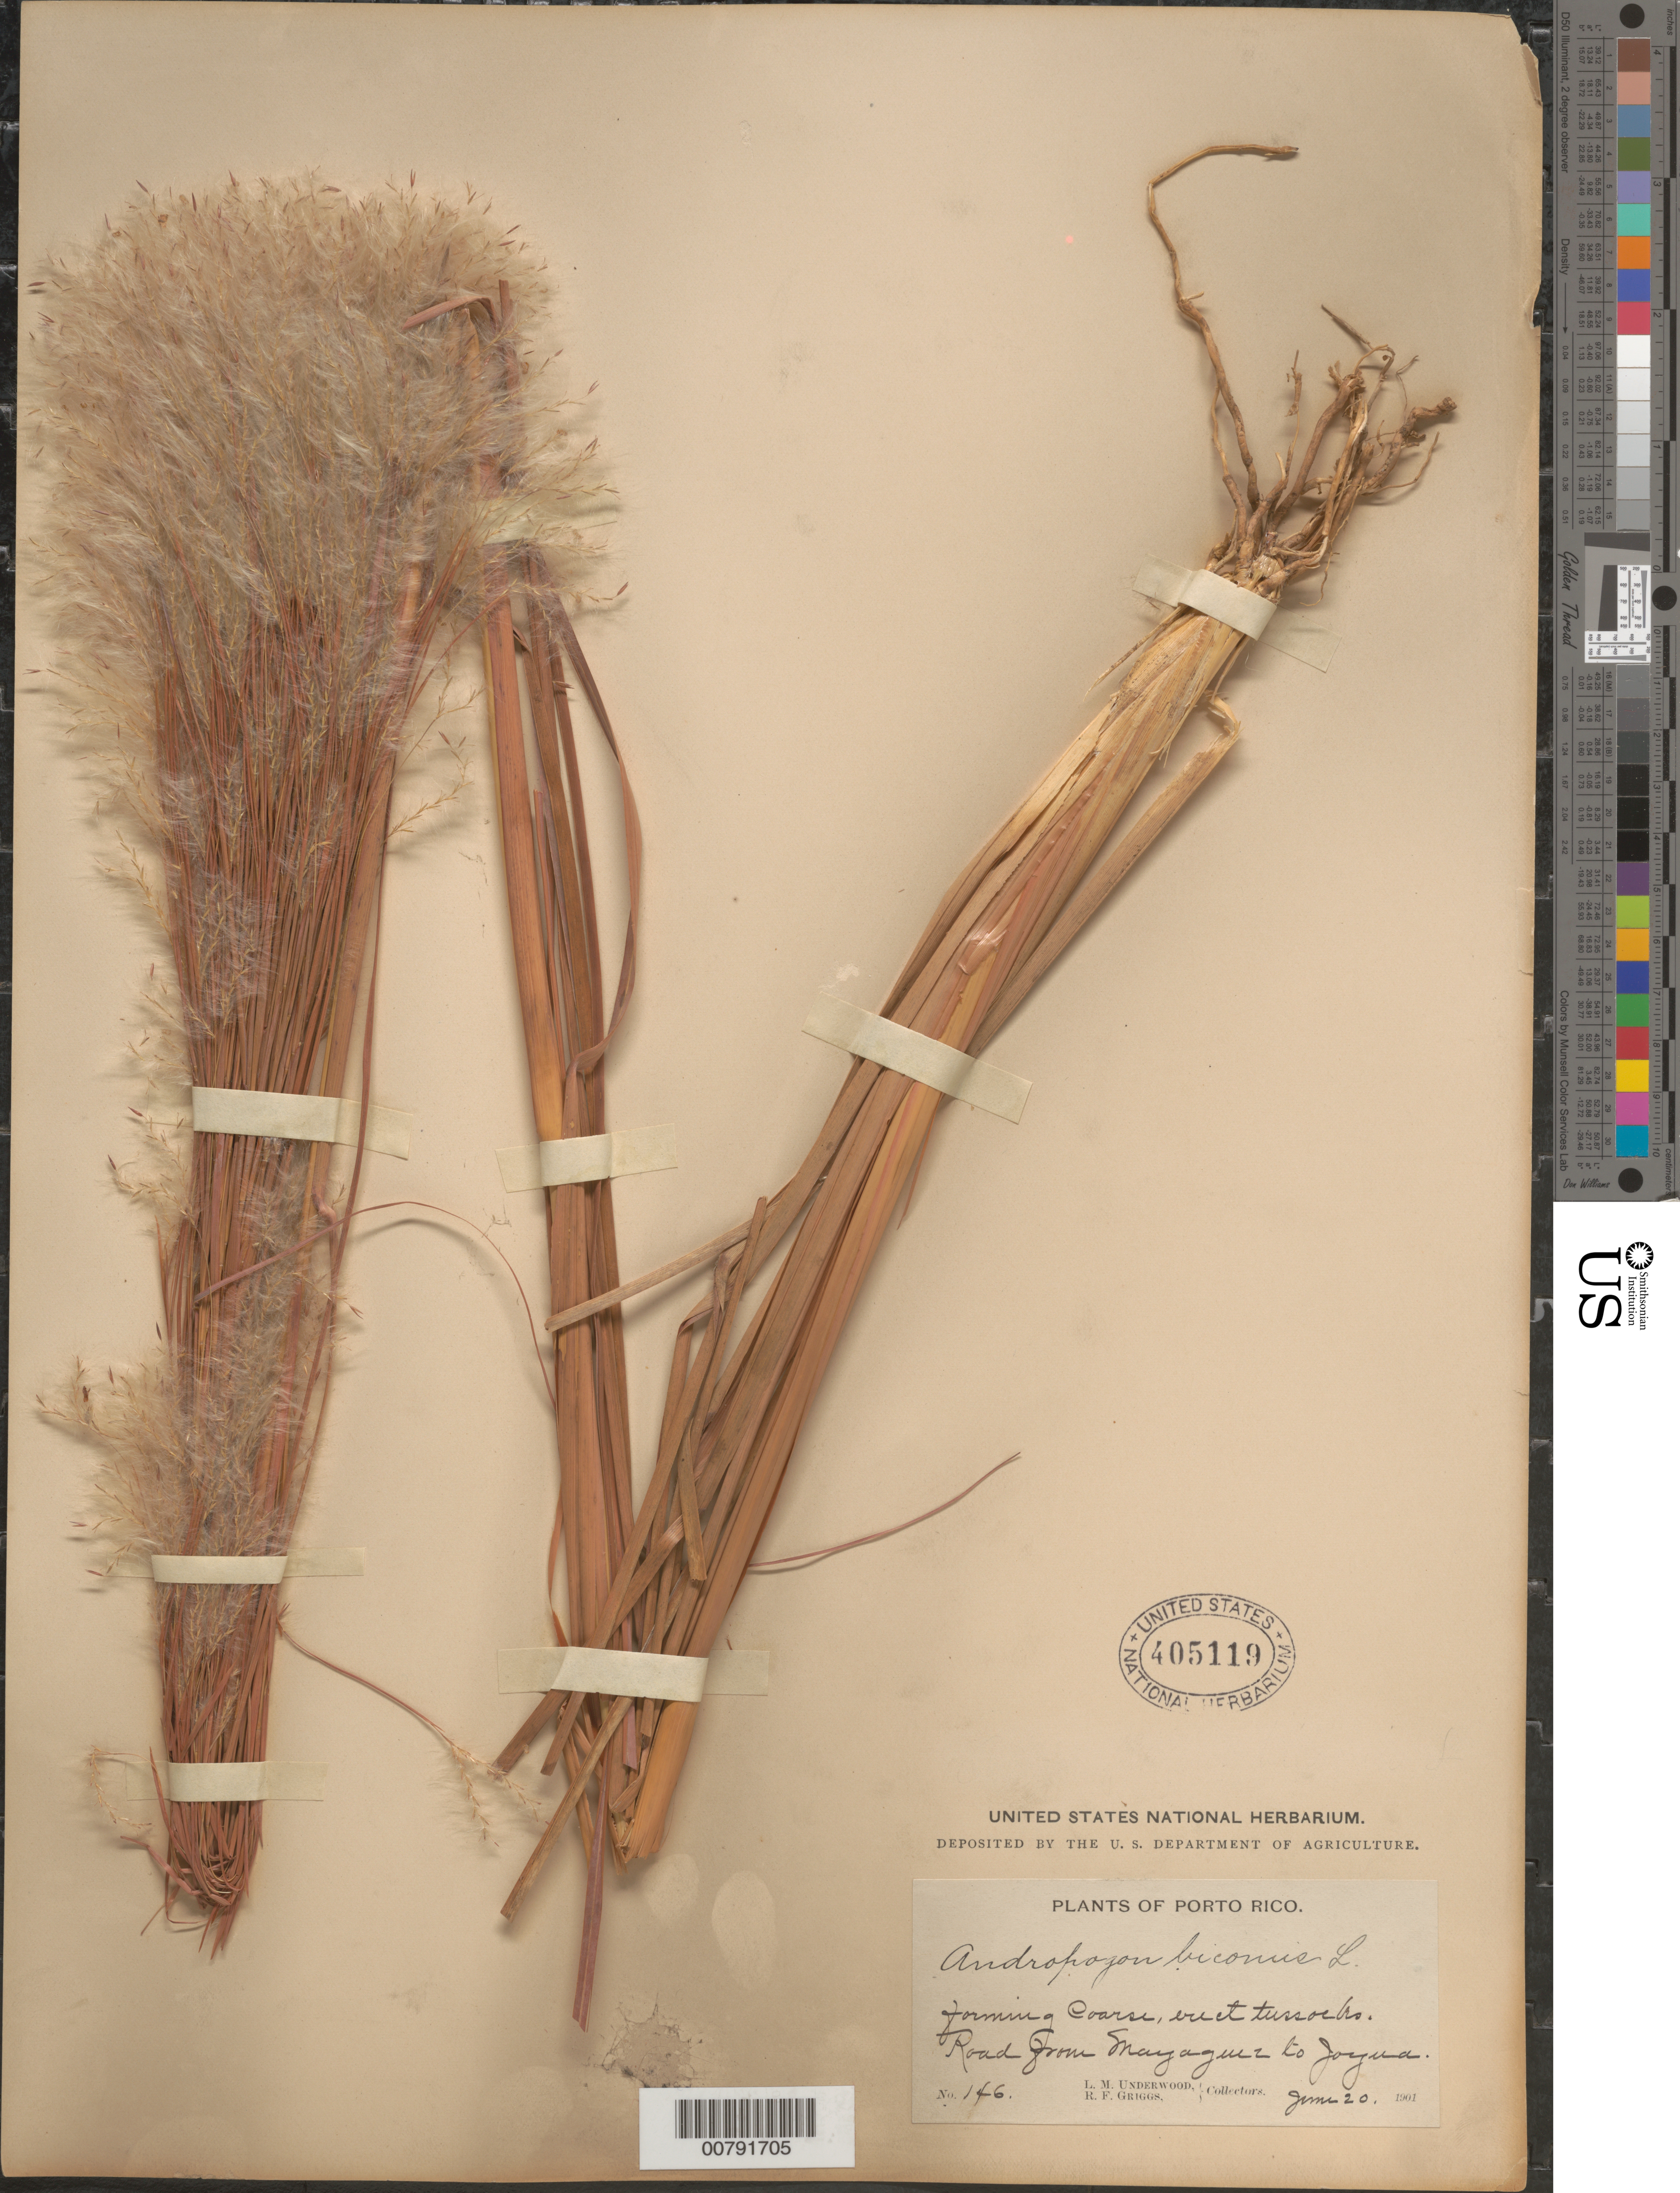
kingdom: Plantae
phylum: Tracheophyta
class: Liliopsida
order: Poales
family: Poaceae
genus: Andropogon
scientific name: Andropogon bicornis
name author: L.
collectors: L. M. Underwood & R. F. Griggs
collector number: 146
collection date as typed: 20 Jun 1901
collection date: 1901-06-20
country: Puerto Rico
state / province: Mayagüez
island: Puerto Rico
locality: Mayagüez to Joyua road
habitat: Along road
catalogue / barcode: US 405119